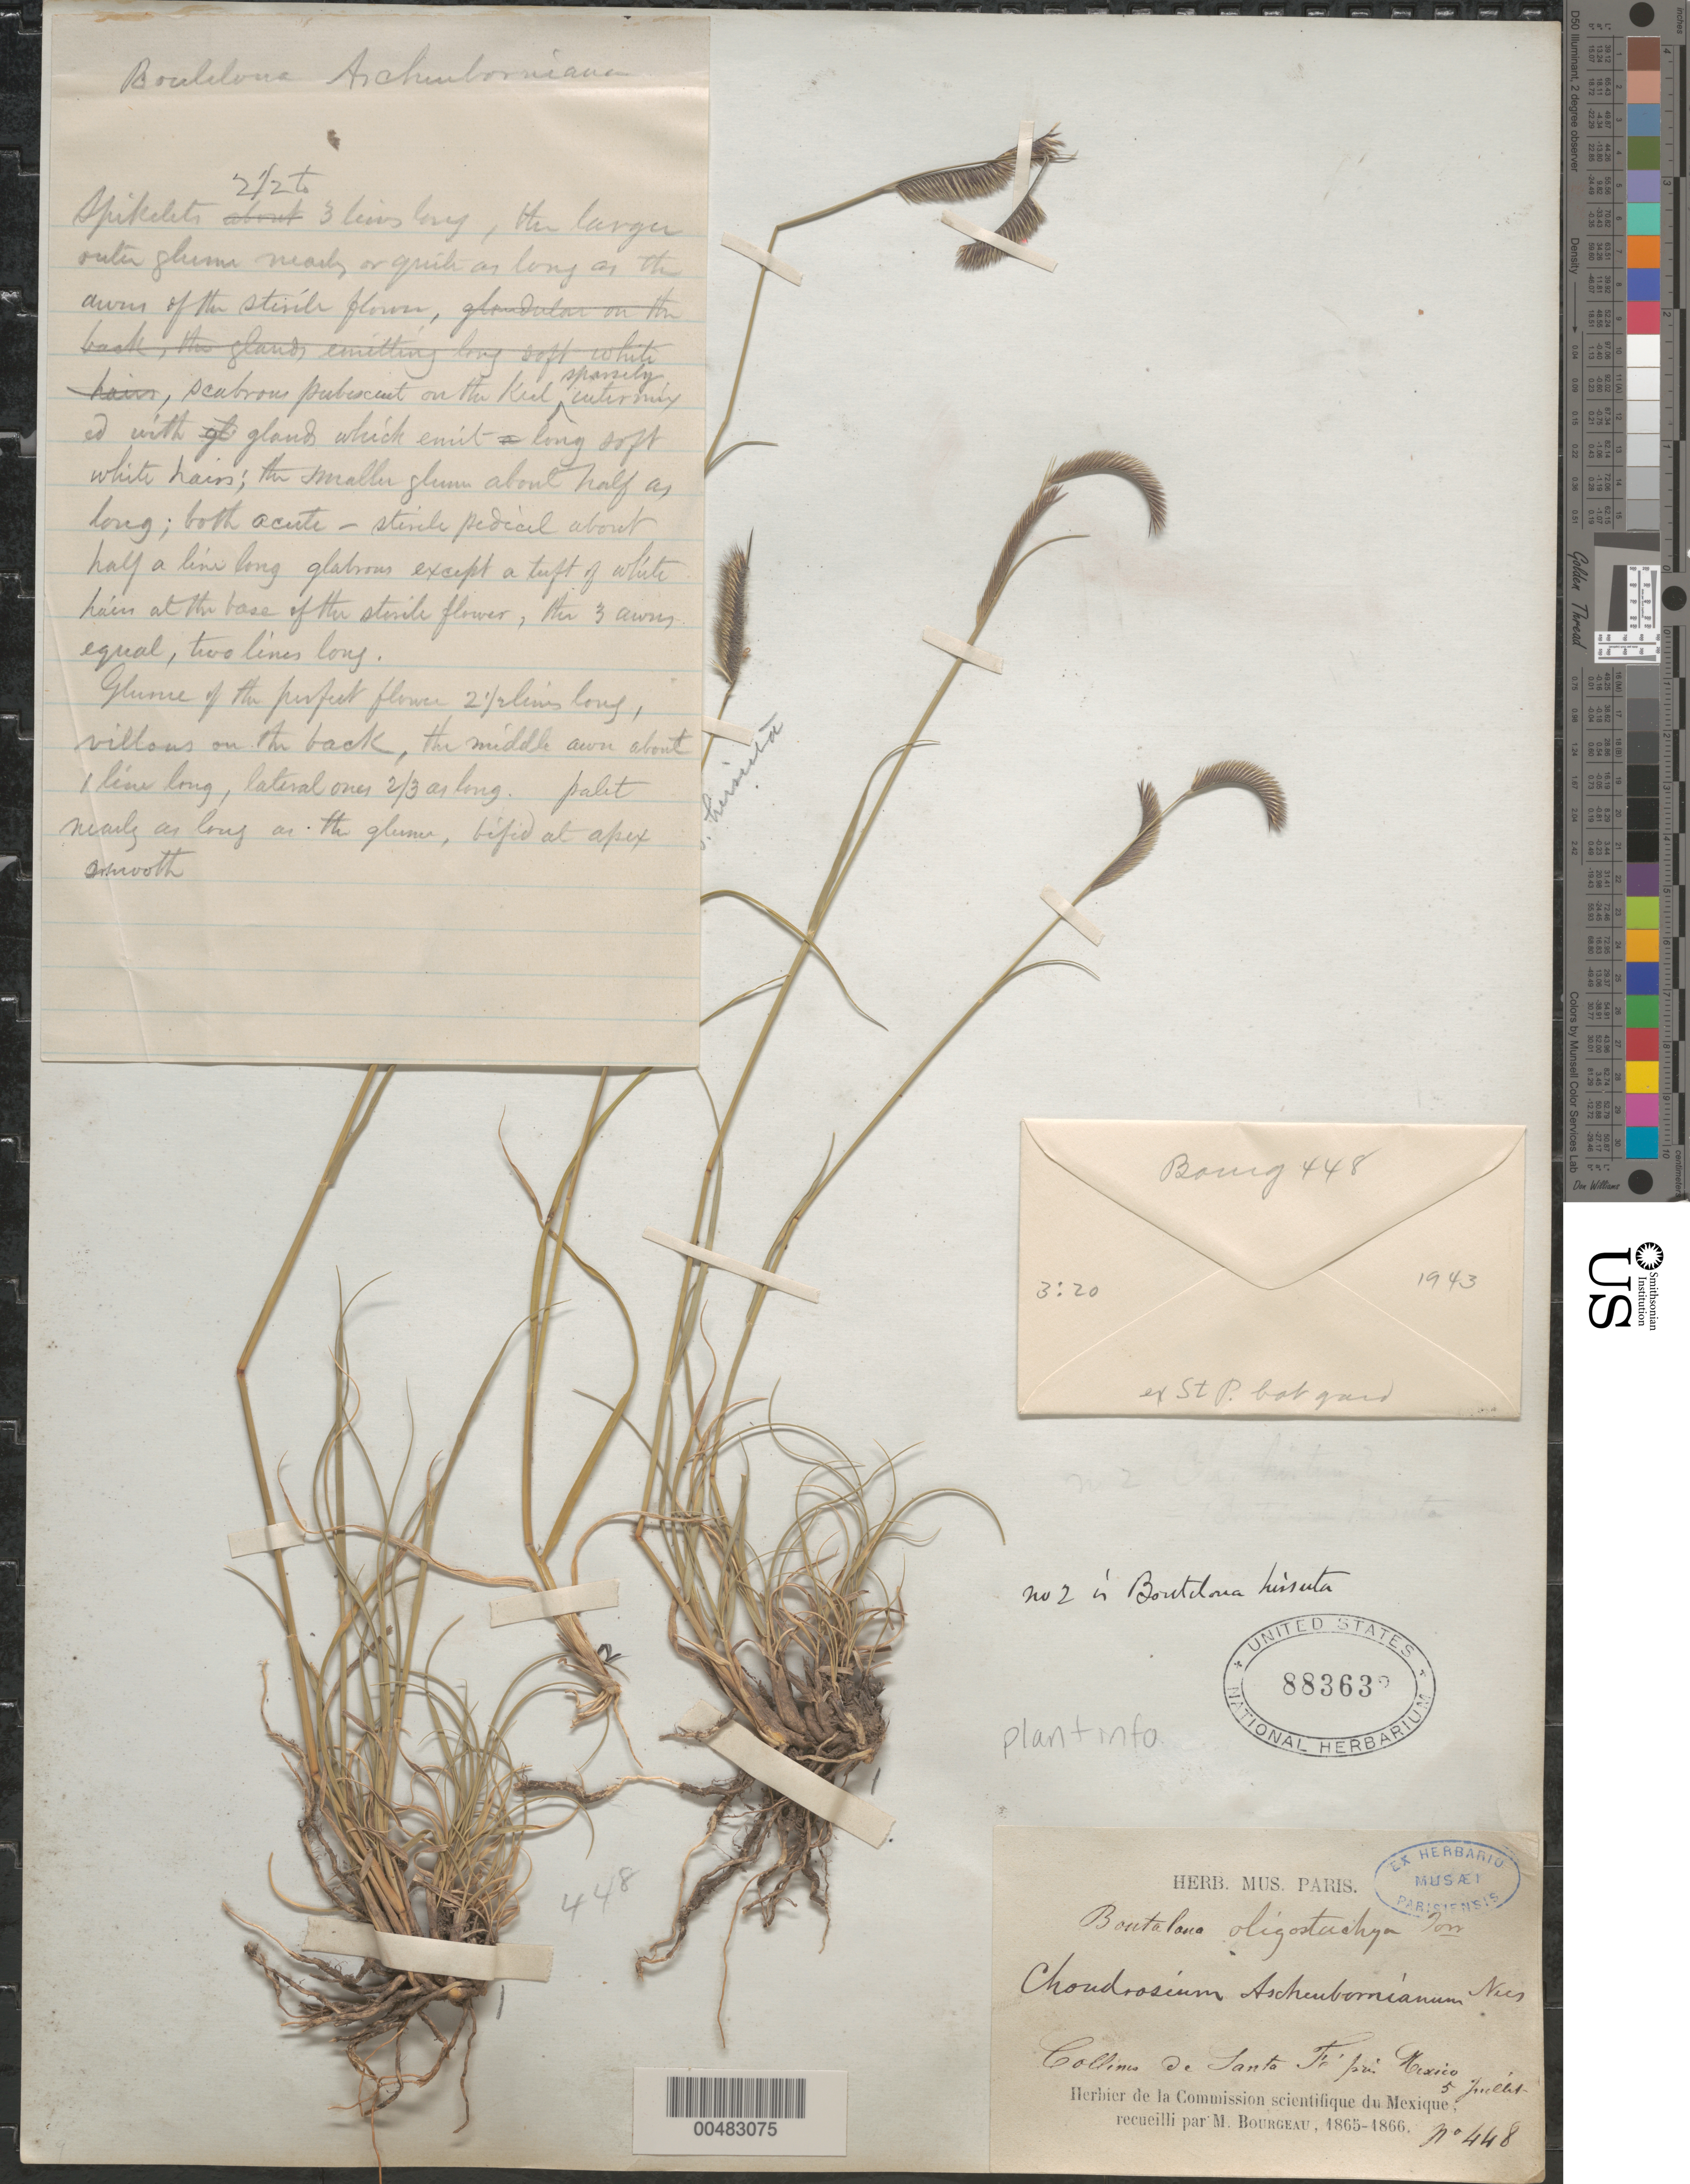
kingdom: Plantae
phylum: Tracheophyta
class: Liliopsida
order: Poales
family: Poaceae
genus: Bouteloua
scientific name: Bouteloua gracilis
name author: (Kunth) Lag. ex Griffiths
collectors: E. Bourgeau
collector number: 448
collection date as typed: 5 Jul 1865 or 5 Jul 1866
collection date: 1865-07-05 or 1866-07-05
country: Mexico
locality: Collines de Santa Fe, près Mexico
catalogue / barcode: US 883632